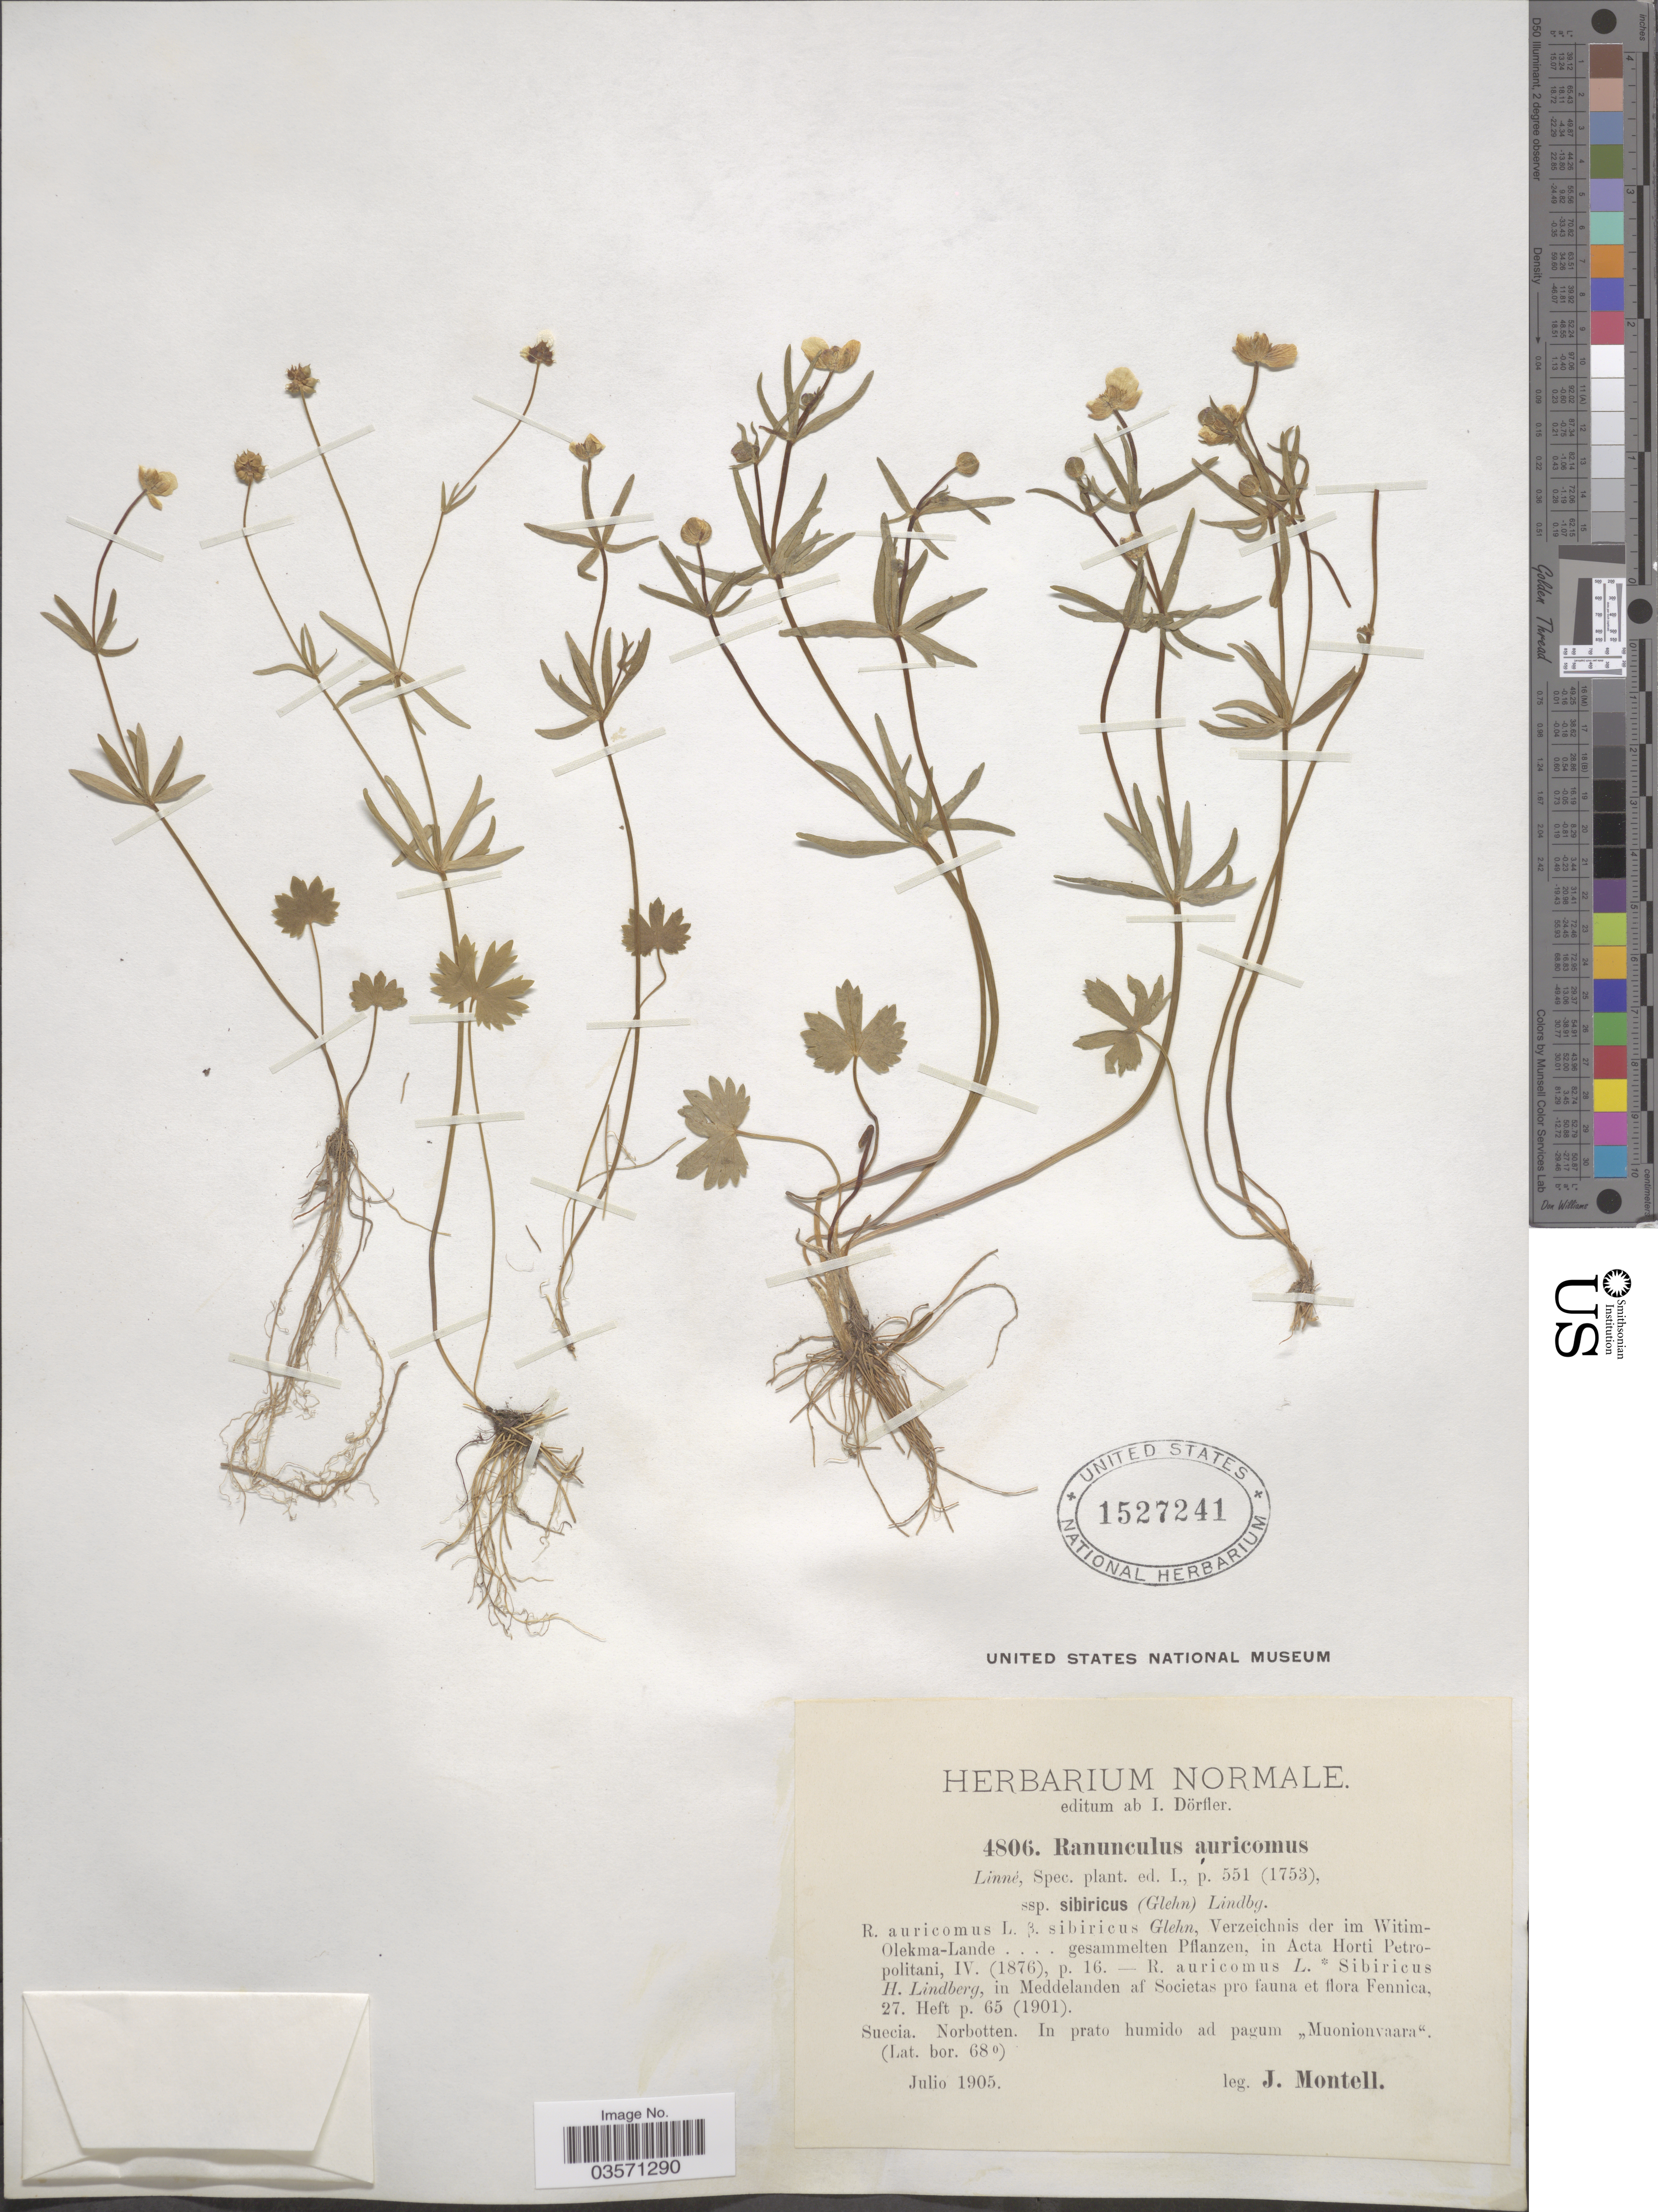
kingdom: Plantae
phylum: Tracheophyta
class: Magnoliopsida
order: Ranunculales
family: Ranunculaceae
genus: Ranunculus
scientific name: Ranunculus auricomus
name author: L.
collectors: J. Montell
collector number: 4806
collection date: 1905-07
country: Sweden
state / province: Norrbotten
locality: Suecia. Norbotten. In prato humido ad pagum "Muonionvaara".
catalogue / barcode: US 1527241